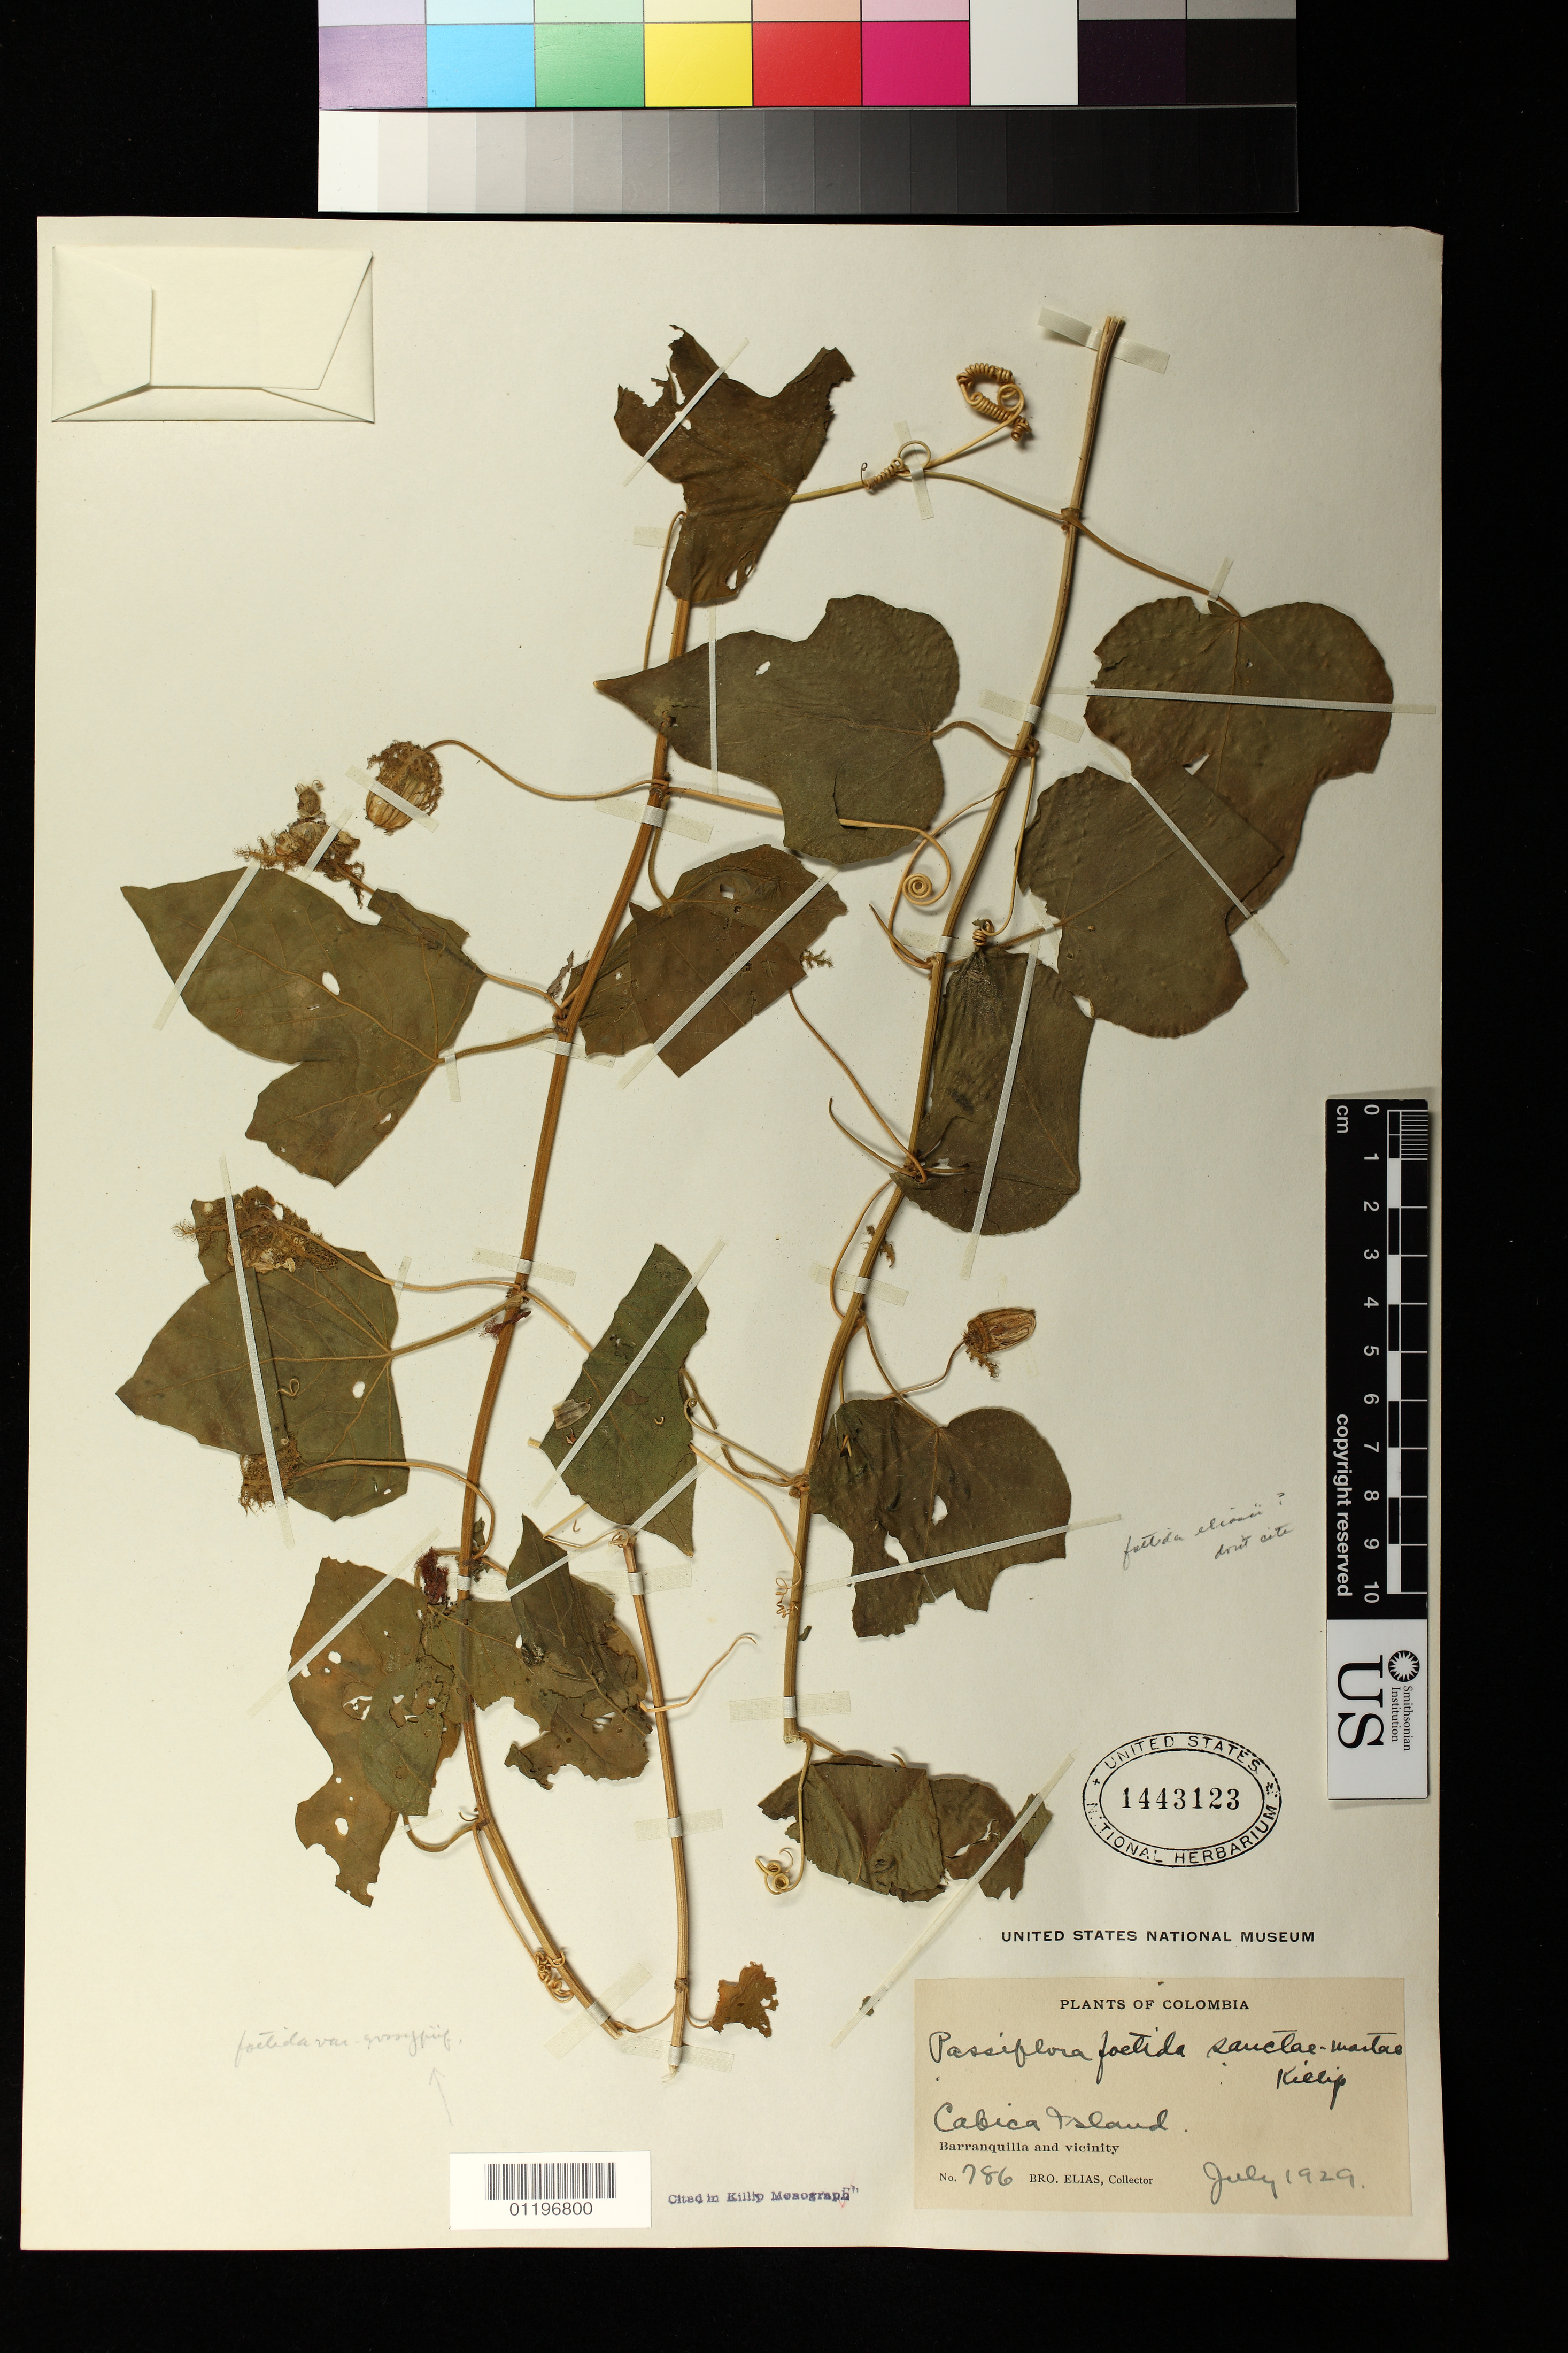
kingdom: Plantae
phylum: Tracheophyta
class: Magnoliopsida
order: Malpighiales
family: Passifloraceae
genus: Passiflora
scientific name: Passiflora foetida var. gossypiifolia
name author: (Desv.) Mast.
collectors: Bro. Elias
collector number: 786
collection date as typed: Jul 1929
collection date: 1929-07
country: Colombia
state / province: Atlántico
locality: Cabica Island, Barranquilla and vicinity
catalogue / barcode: US 1443123